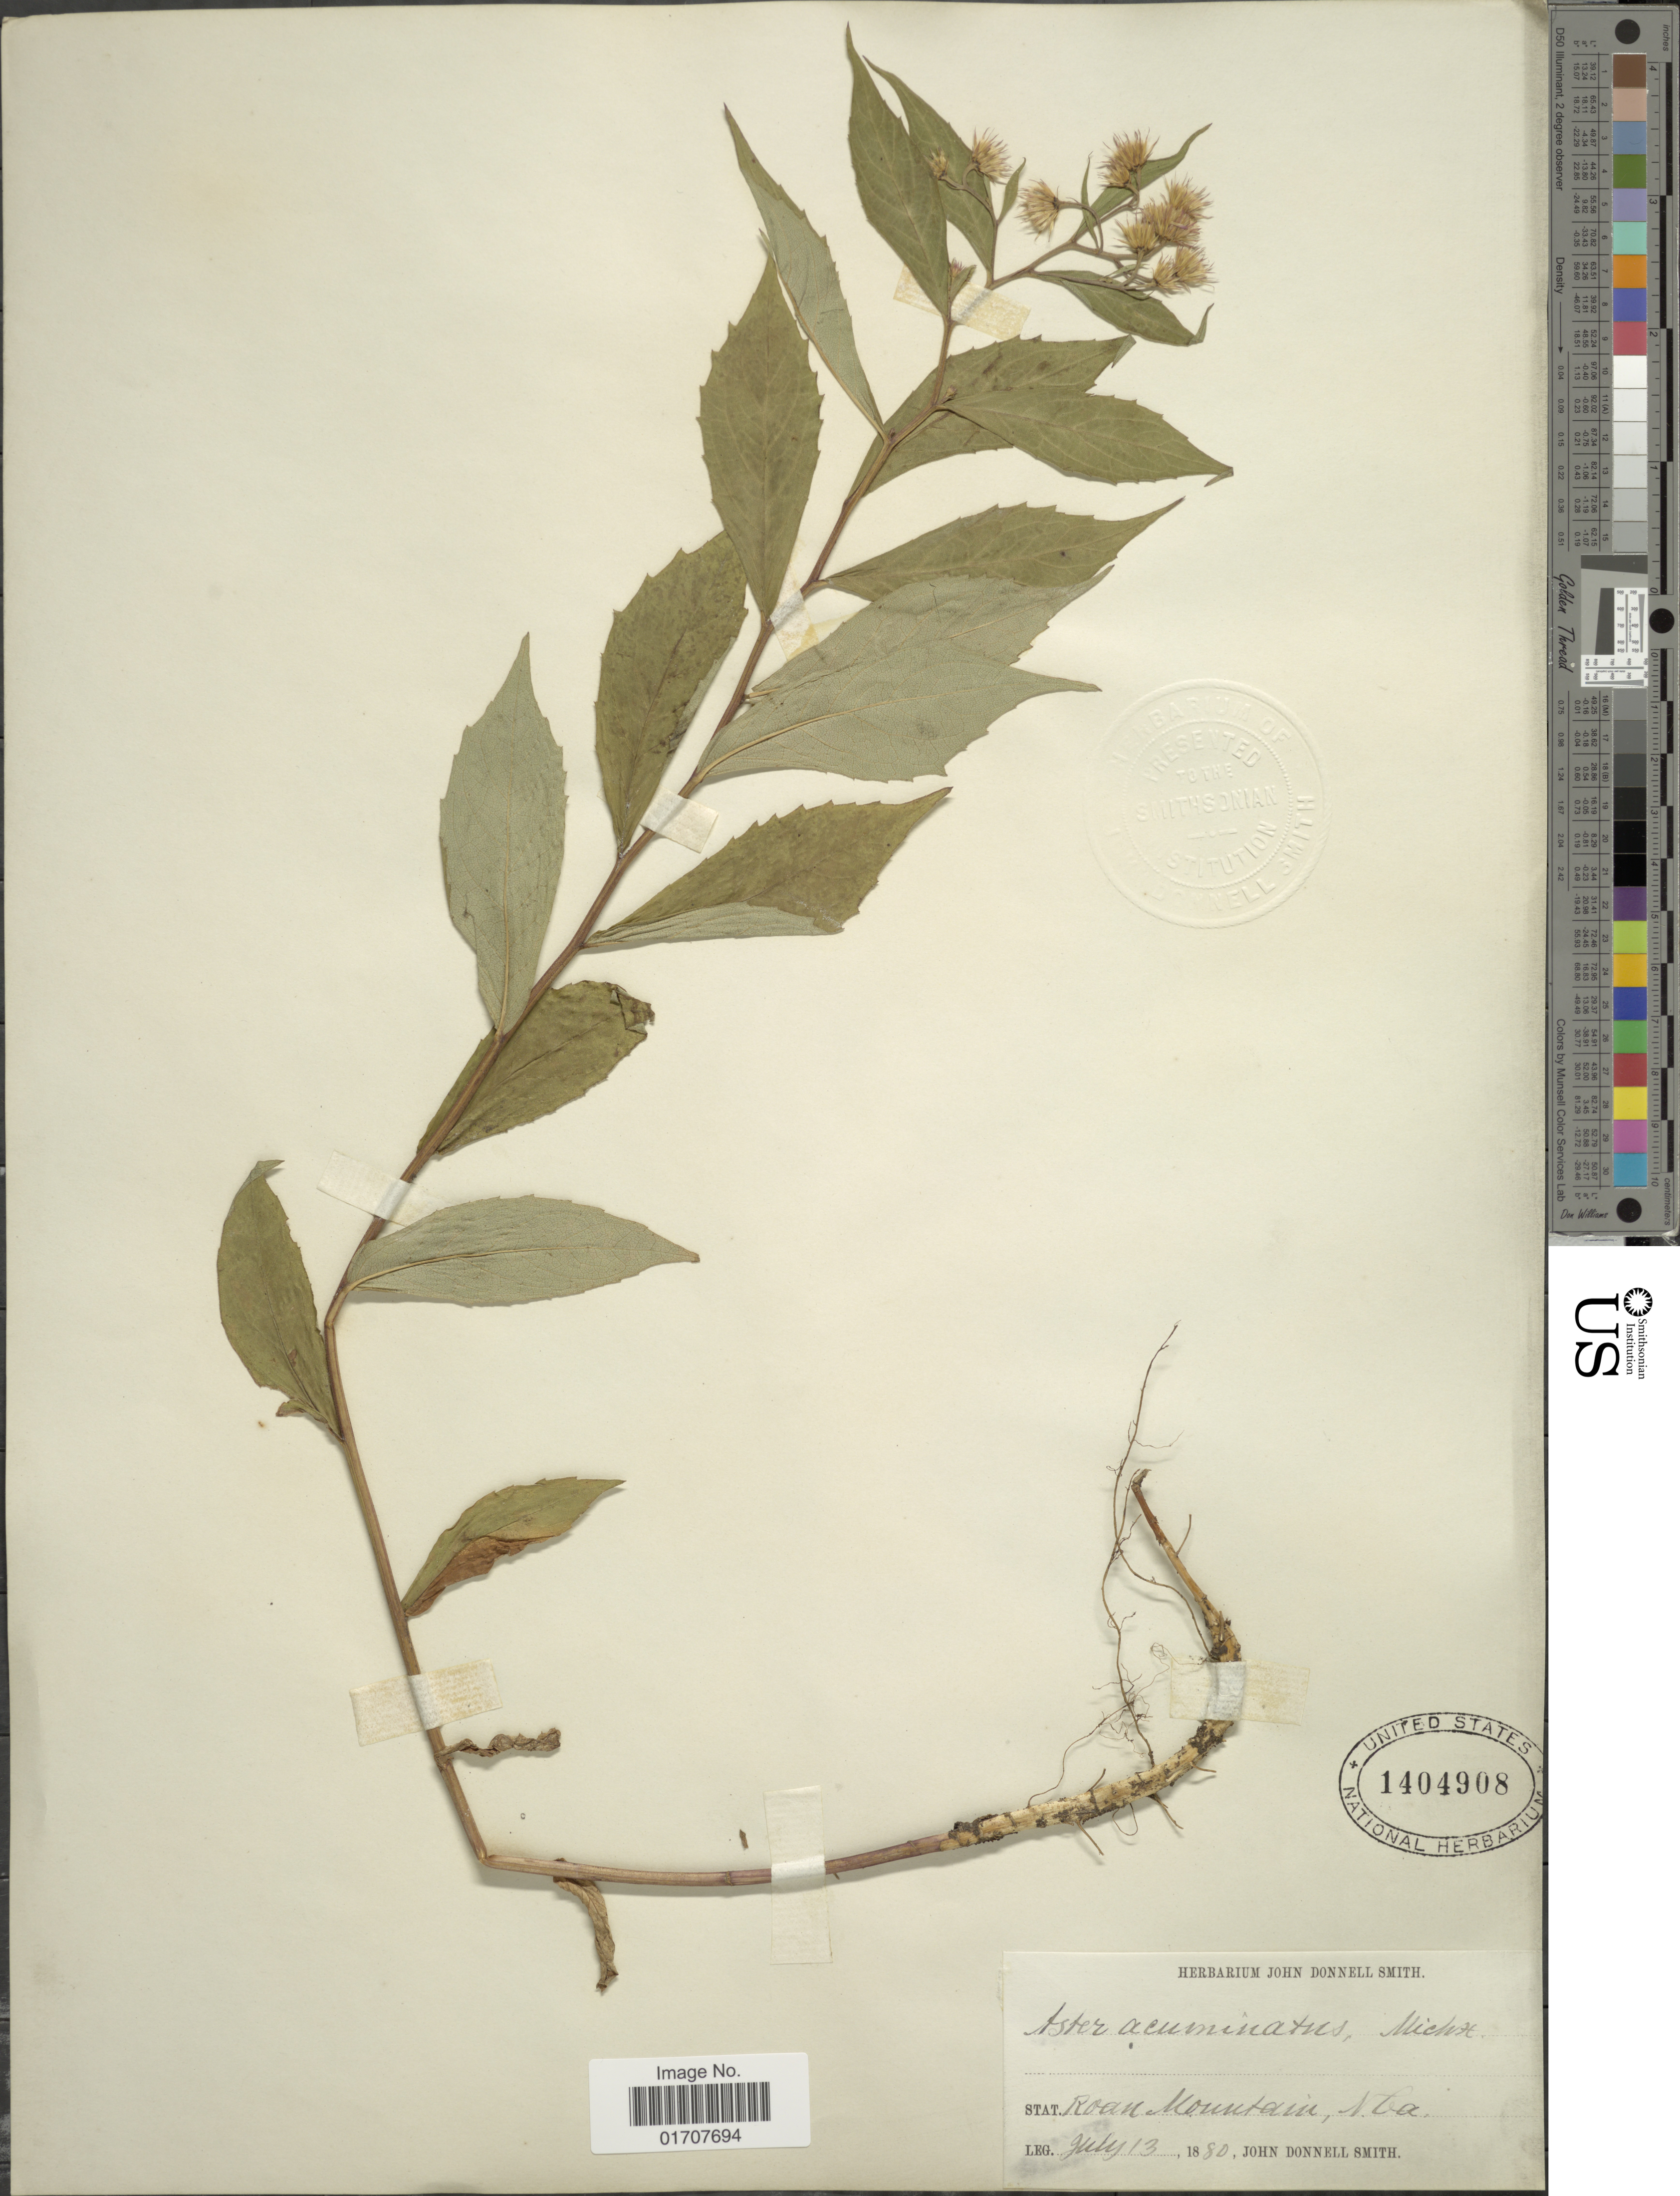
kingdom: Plantae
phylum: Tracheophyta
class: Magnoliopsida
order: Asterales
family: Asteraceae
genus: Oclemena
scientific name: Oclemena acuminata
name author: (Michx.) Greene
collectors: J. Donnell Smith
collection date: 1880-07-13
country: United States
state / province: North Carolina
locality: Roan Mountain, N. Ca.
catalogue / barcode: US 1404908